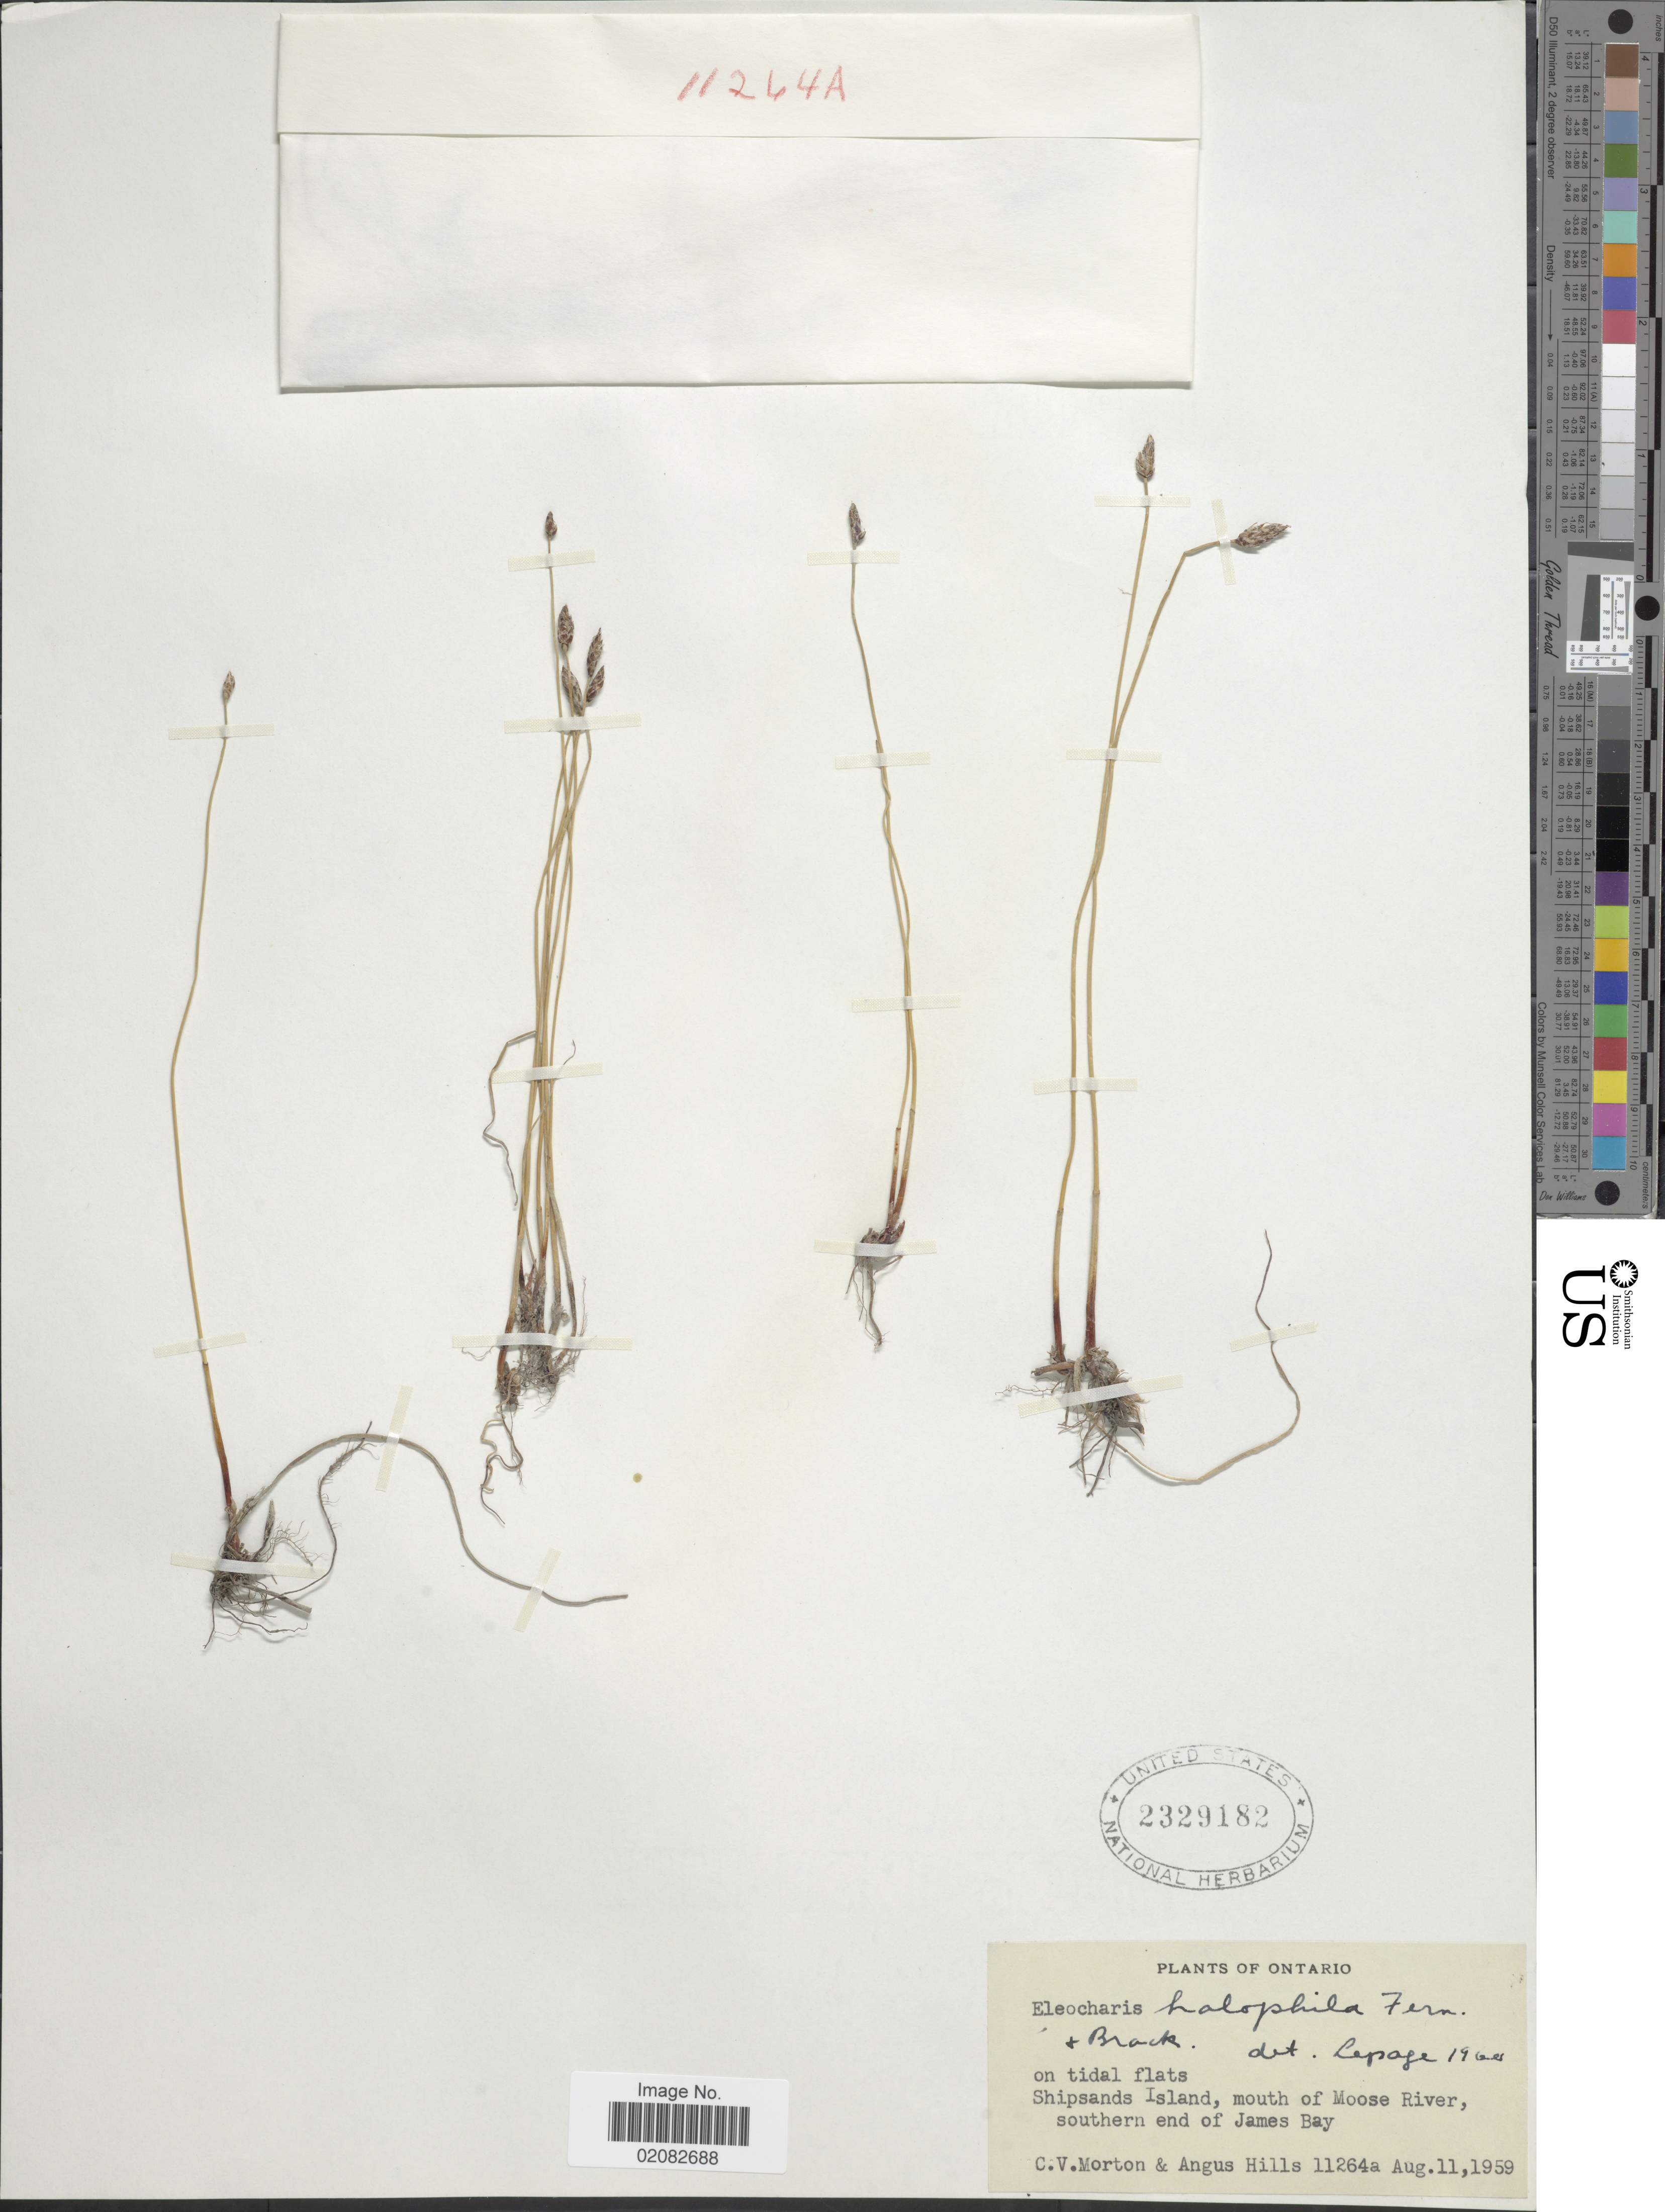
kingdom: Plantae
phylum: Tracheophyta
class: Liliopsida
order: Poales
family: Cyperaceae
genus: Eleocharis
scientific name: Eleocharis halophila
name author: (Fernald & Brackett) Fernald & Brackett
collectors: C. V. Morton & A. Hills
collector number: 11264a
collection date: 1959-08-11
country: Canada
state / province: Ontario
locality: Shipsands Island, mouth of Moose River, southern end of James Bay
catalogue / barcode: US 2329182